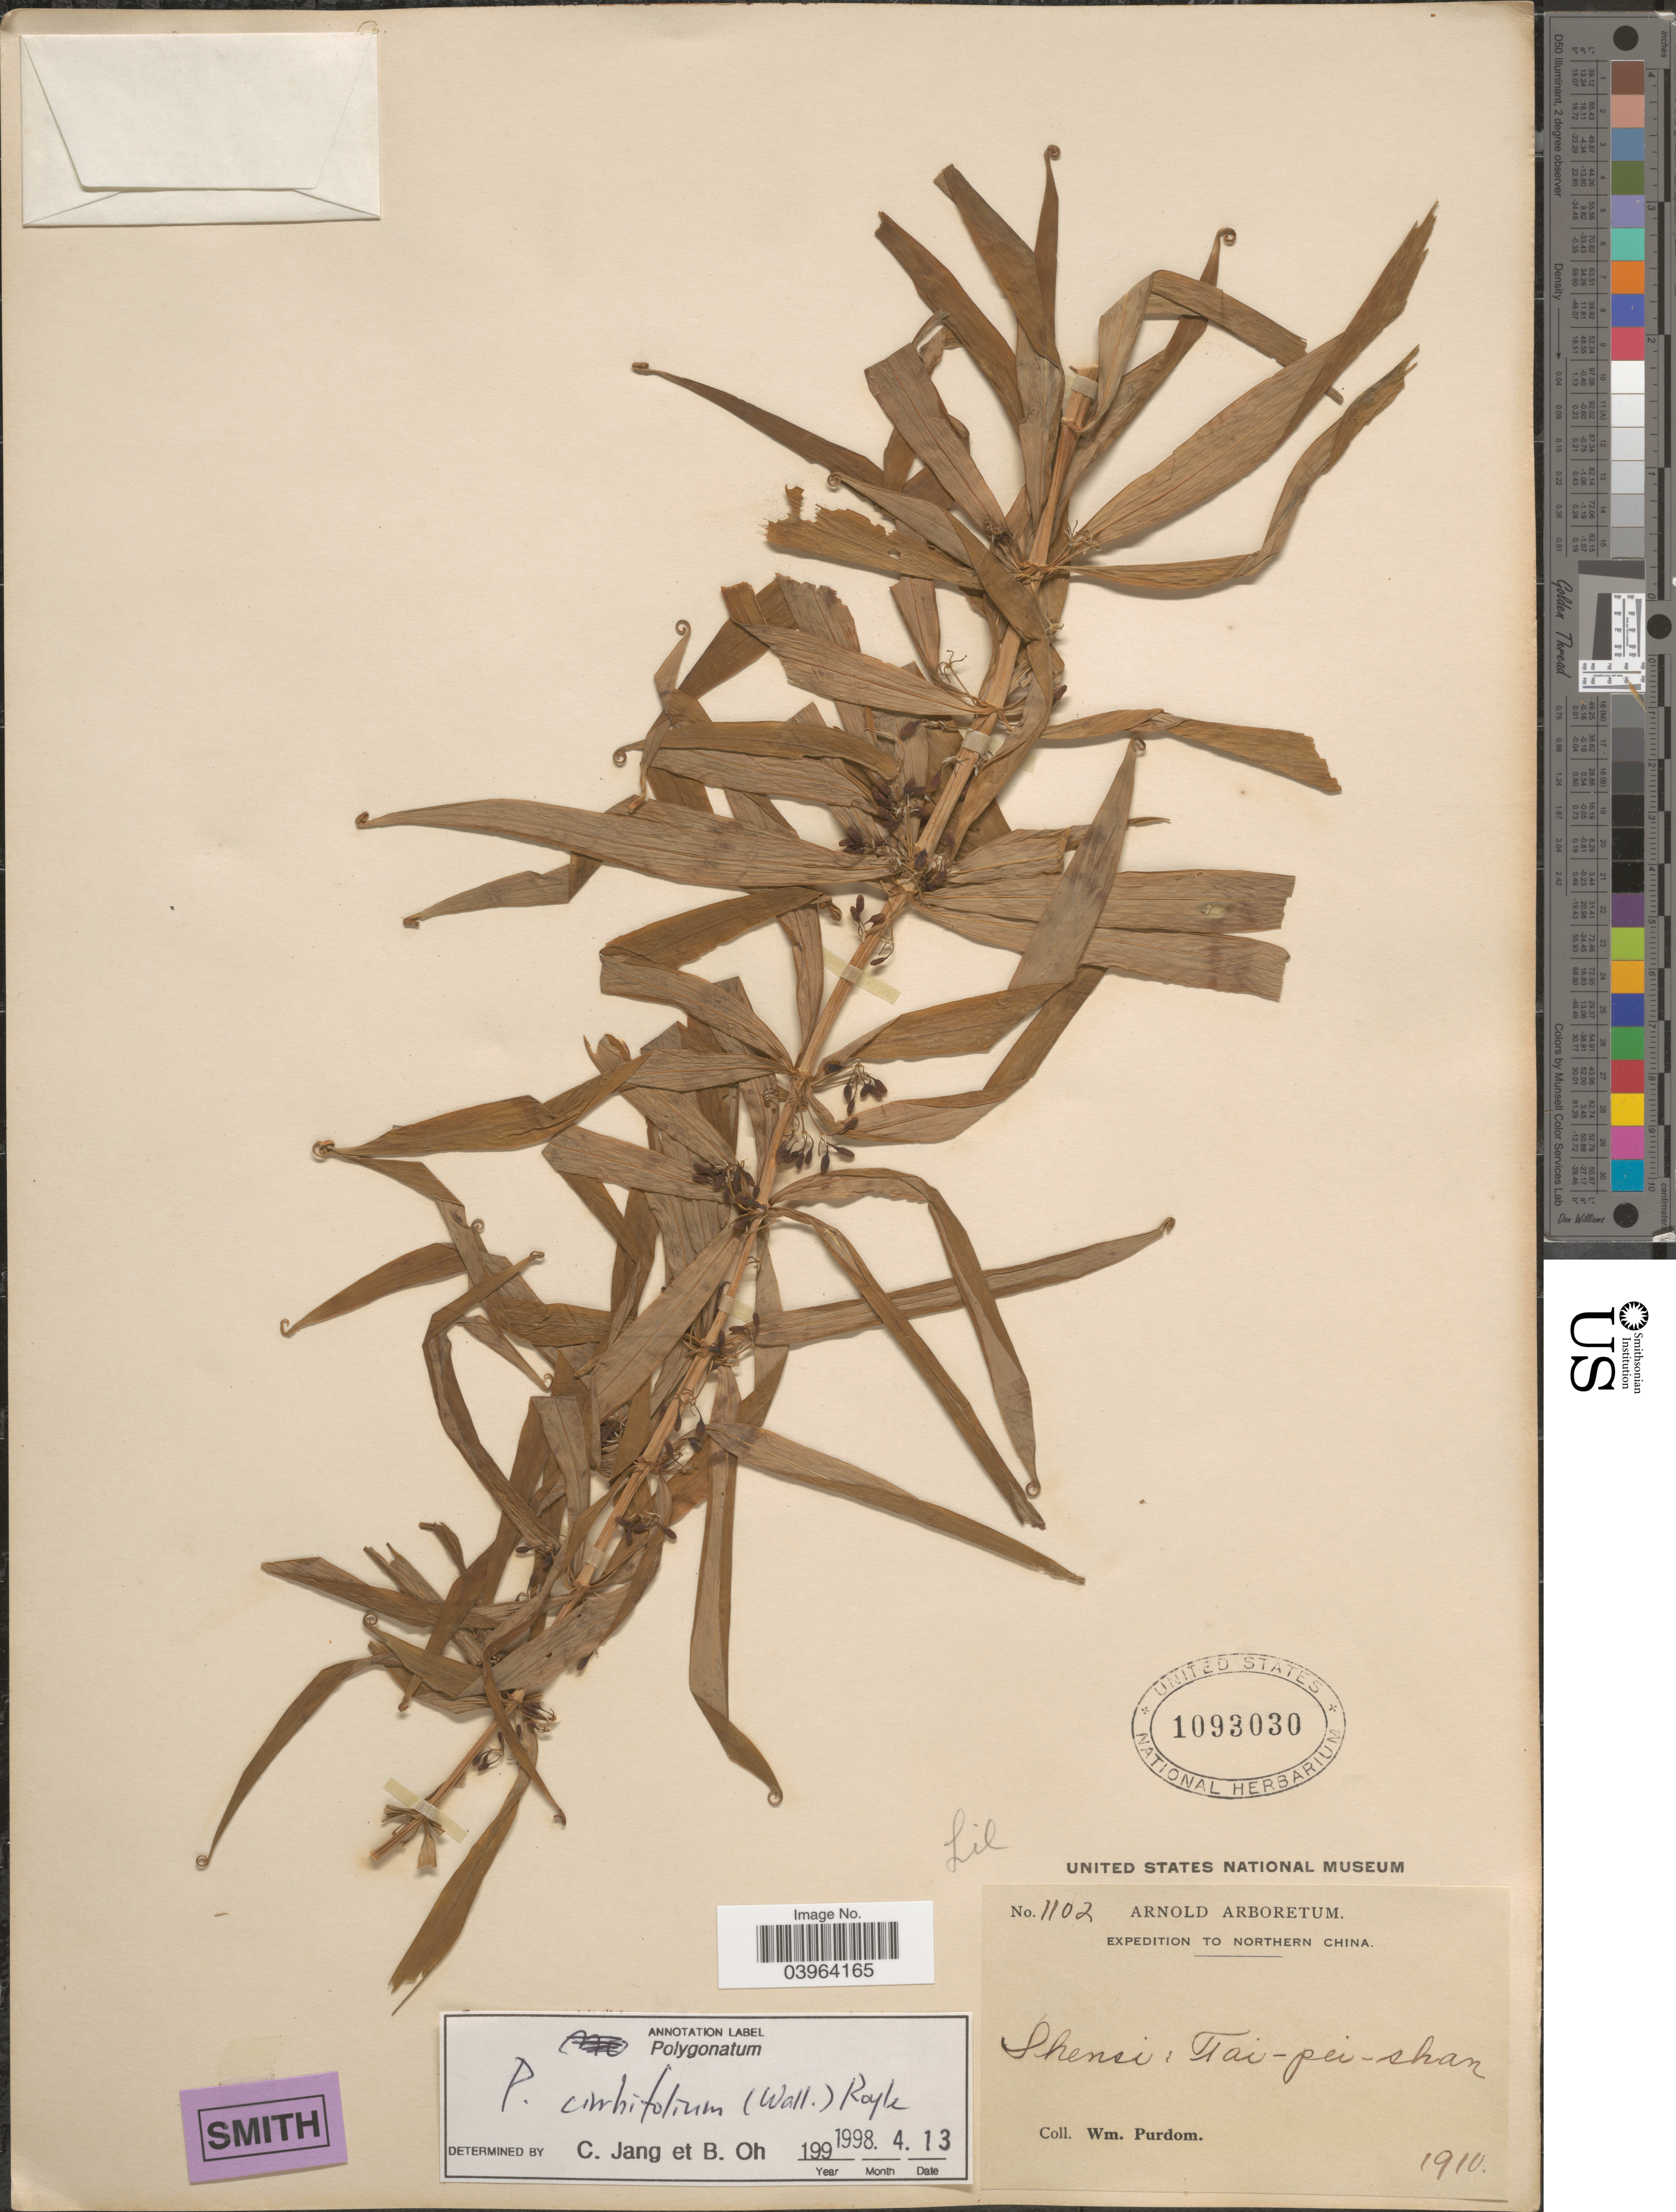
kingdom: Plantae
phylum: Tracheophyta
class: Liliopsida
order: Asparagales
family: Asparagaceae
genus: Polygonatum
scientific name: Polygonatum cirrhifolium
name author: (Wall.) Royle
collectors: W. Purdom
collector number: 1102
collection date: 1910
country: China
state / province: Shaanxi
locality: Northern China. Shensi: Tai-pei-shan.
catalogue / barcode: US 1093030